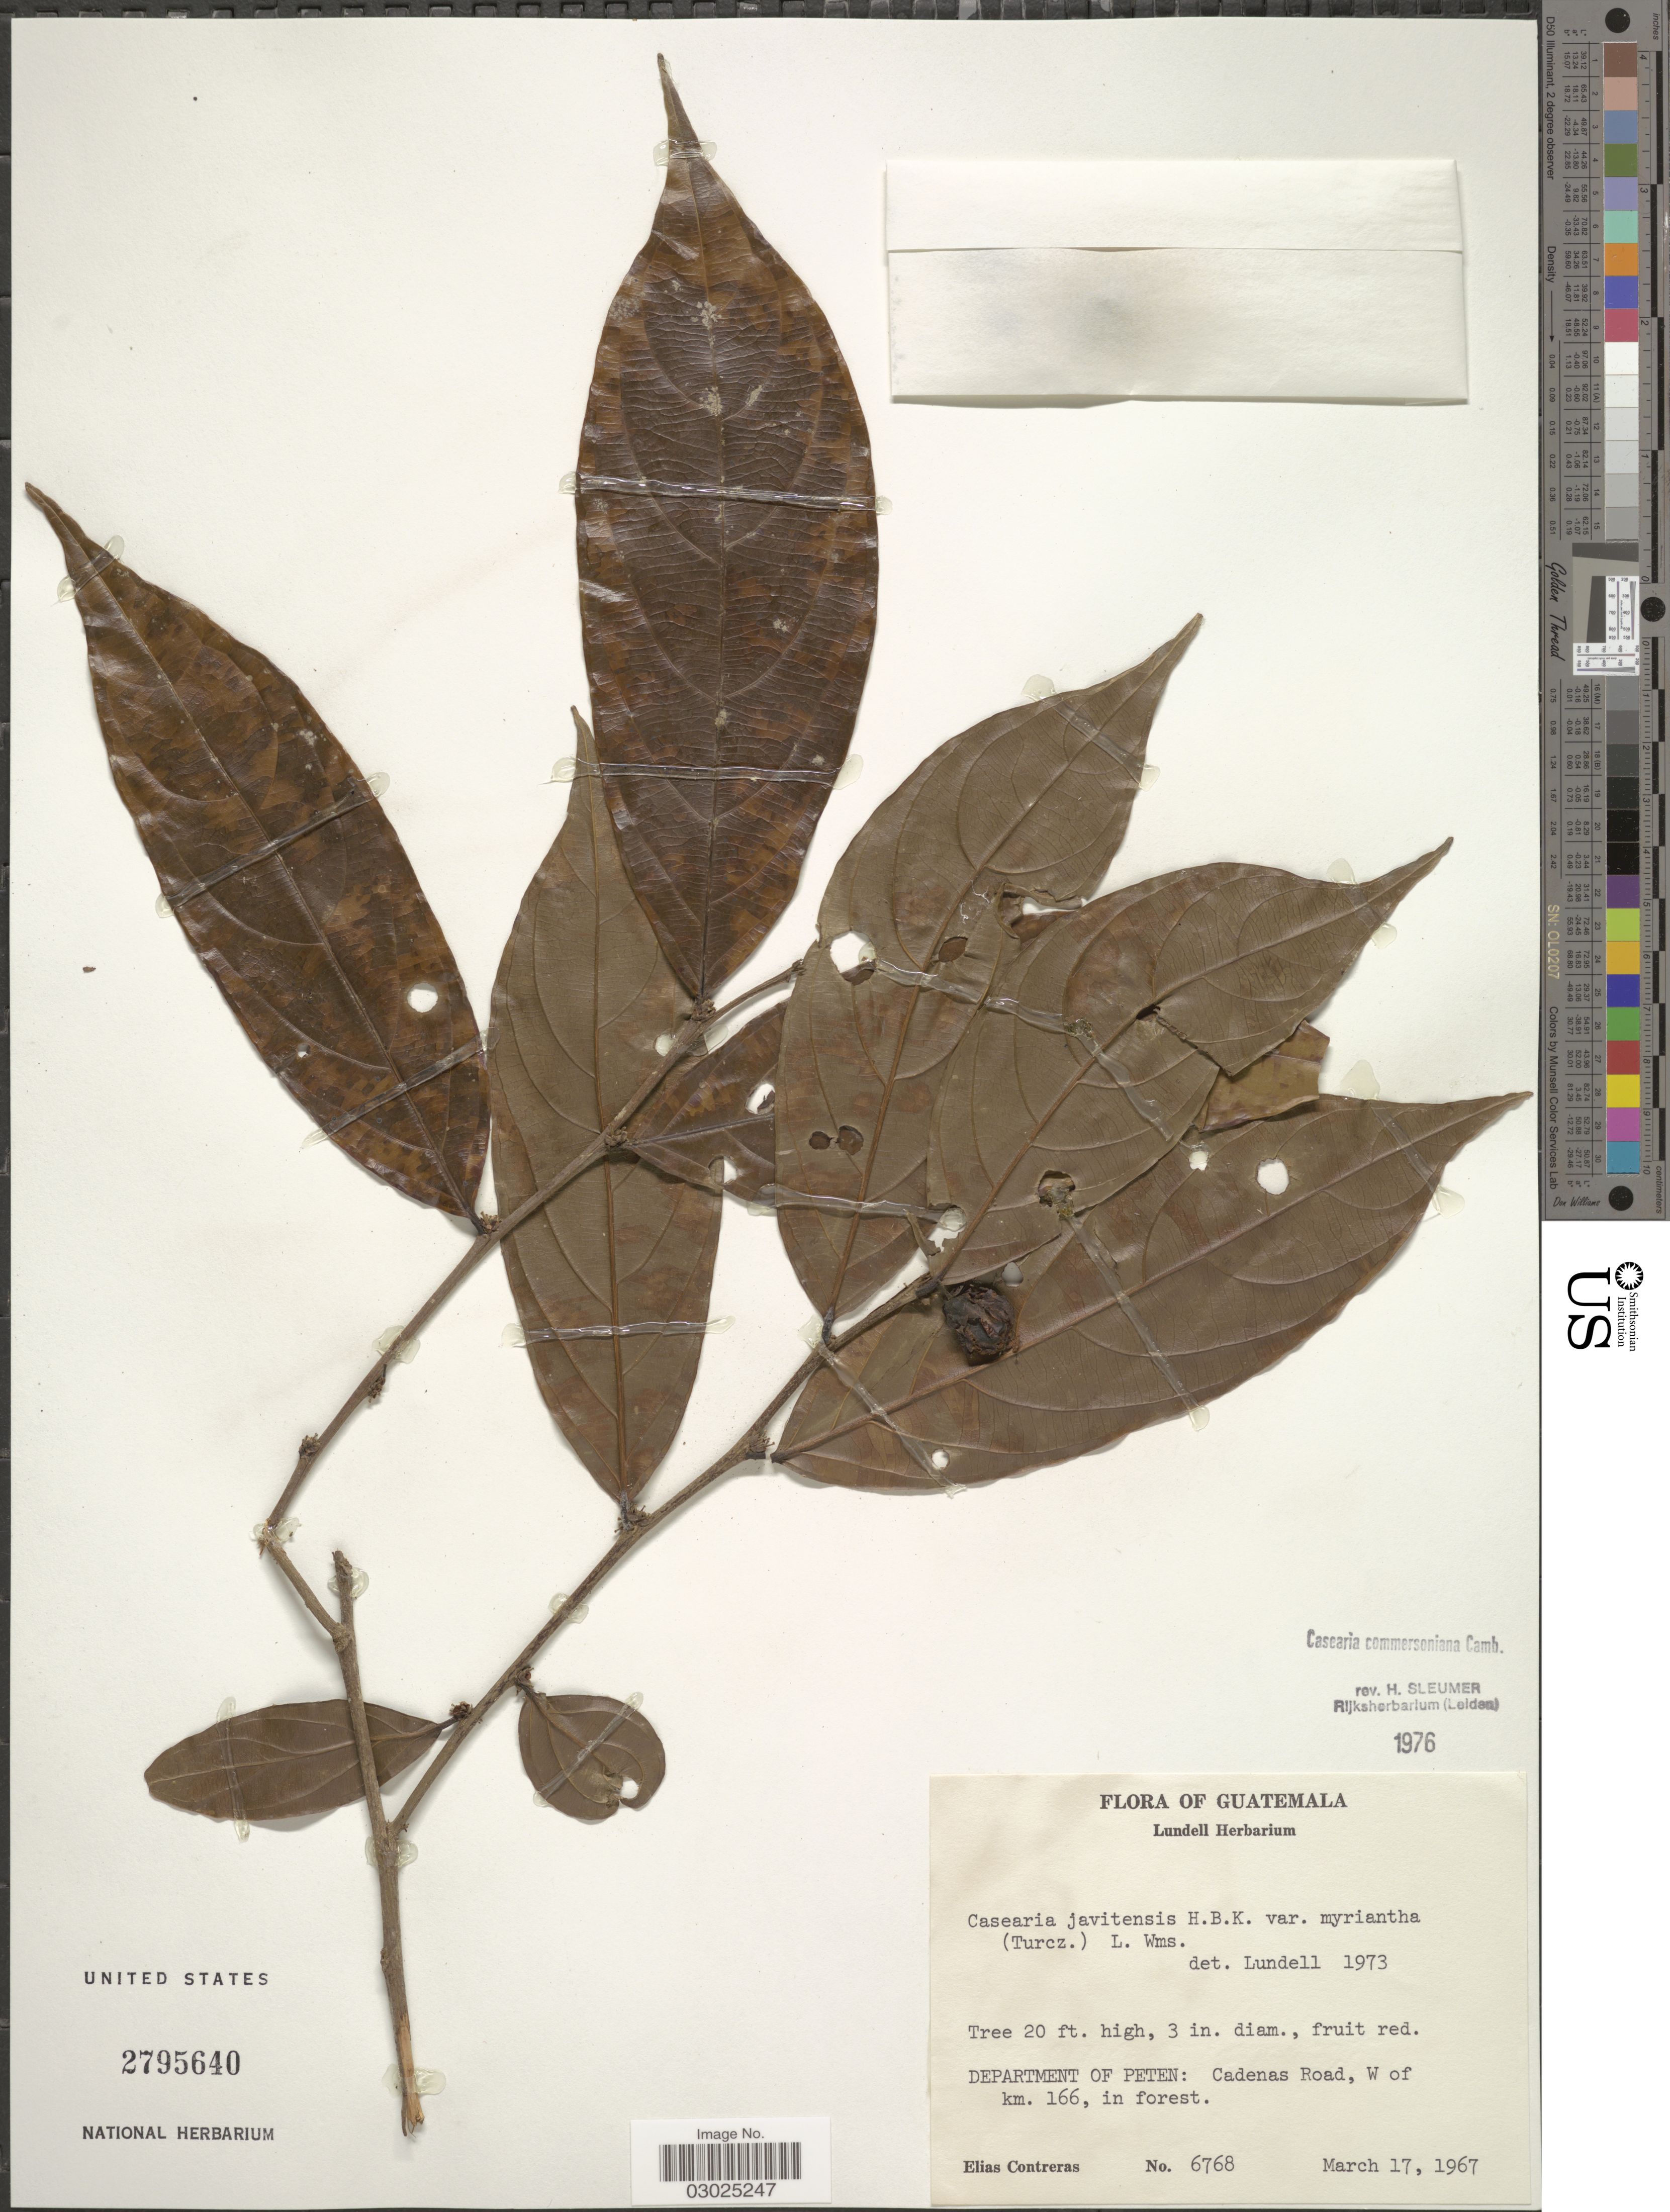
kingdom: Plantae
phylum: Tracheophyta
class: Magnoliopsida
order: Malpighiales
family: Salicaceae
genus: Piparea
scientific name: Piparea dentata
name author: Aubl.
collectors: E. Contreras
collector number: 6768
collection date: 1967-03-17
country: Guatemala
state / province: El Petén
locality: Department of Peten: Cadenas Road, W of km. 166.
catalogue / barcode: US 2795640